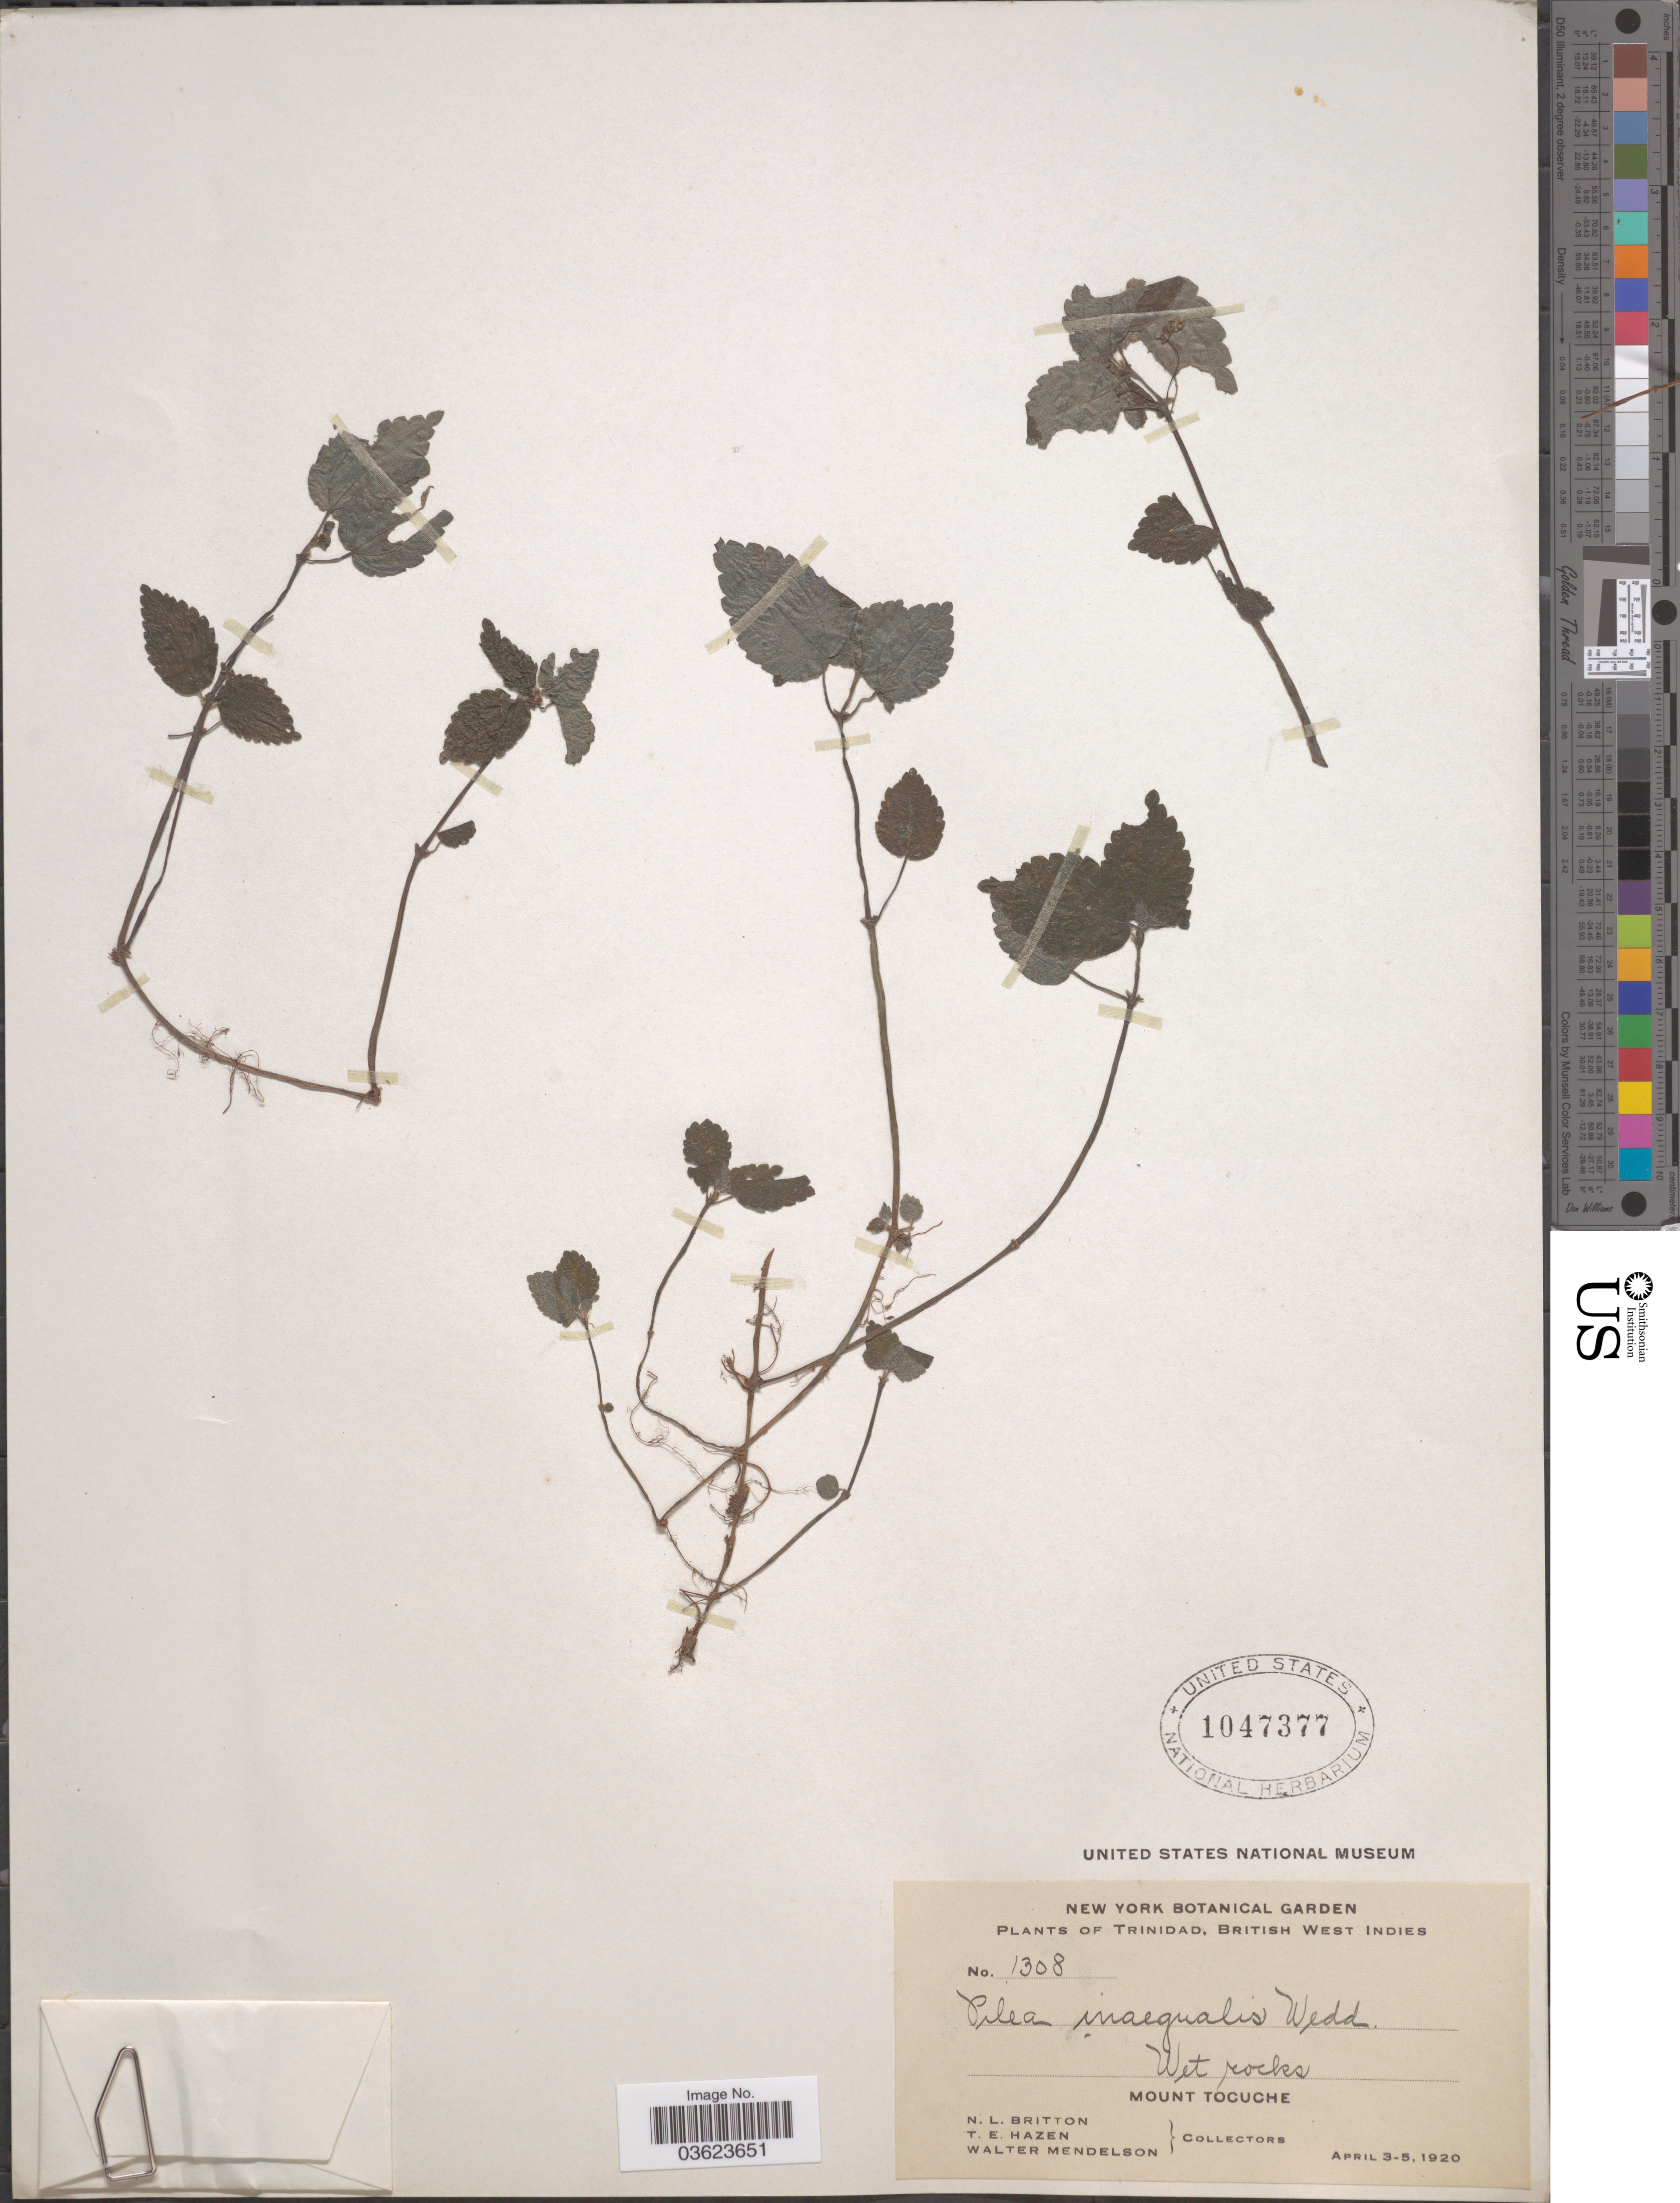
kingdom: Plantae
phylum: Tracheophyta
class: Magnoliopsida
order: Rosales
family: Urticaceae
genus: Pilea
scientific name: Pilea inaequalis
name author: (Juss. ex Poir.) Wedd.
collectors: N. Britton, T. E. Hazen & W. Mendelson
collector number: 1308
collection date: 1920-04-03/1920-04-05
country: Trinidad and Tobago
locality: Trinidad, British West Indies. Mount Tocuche.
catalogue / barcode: US 1047377